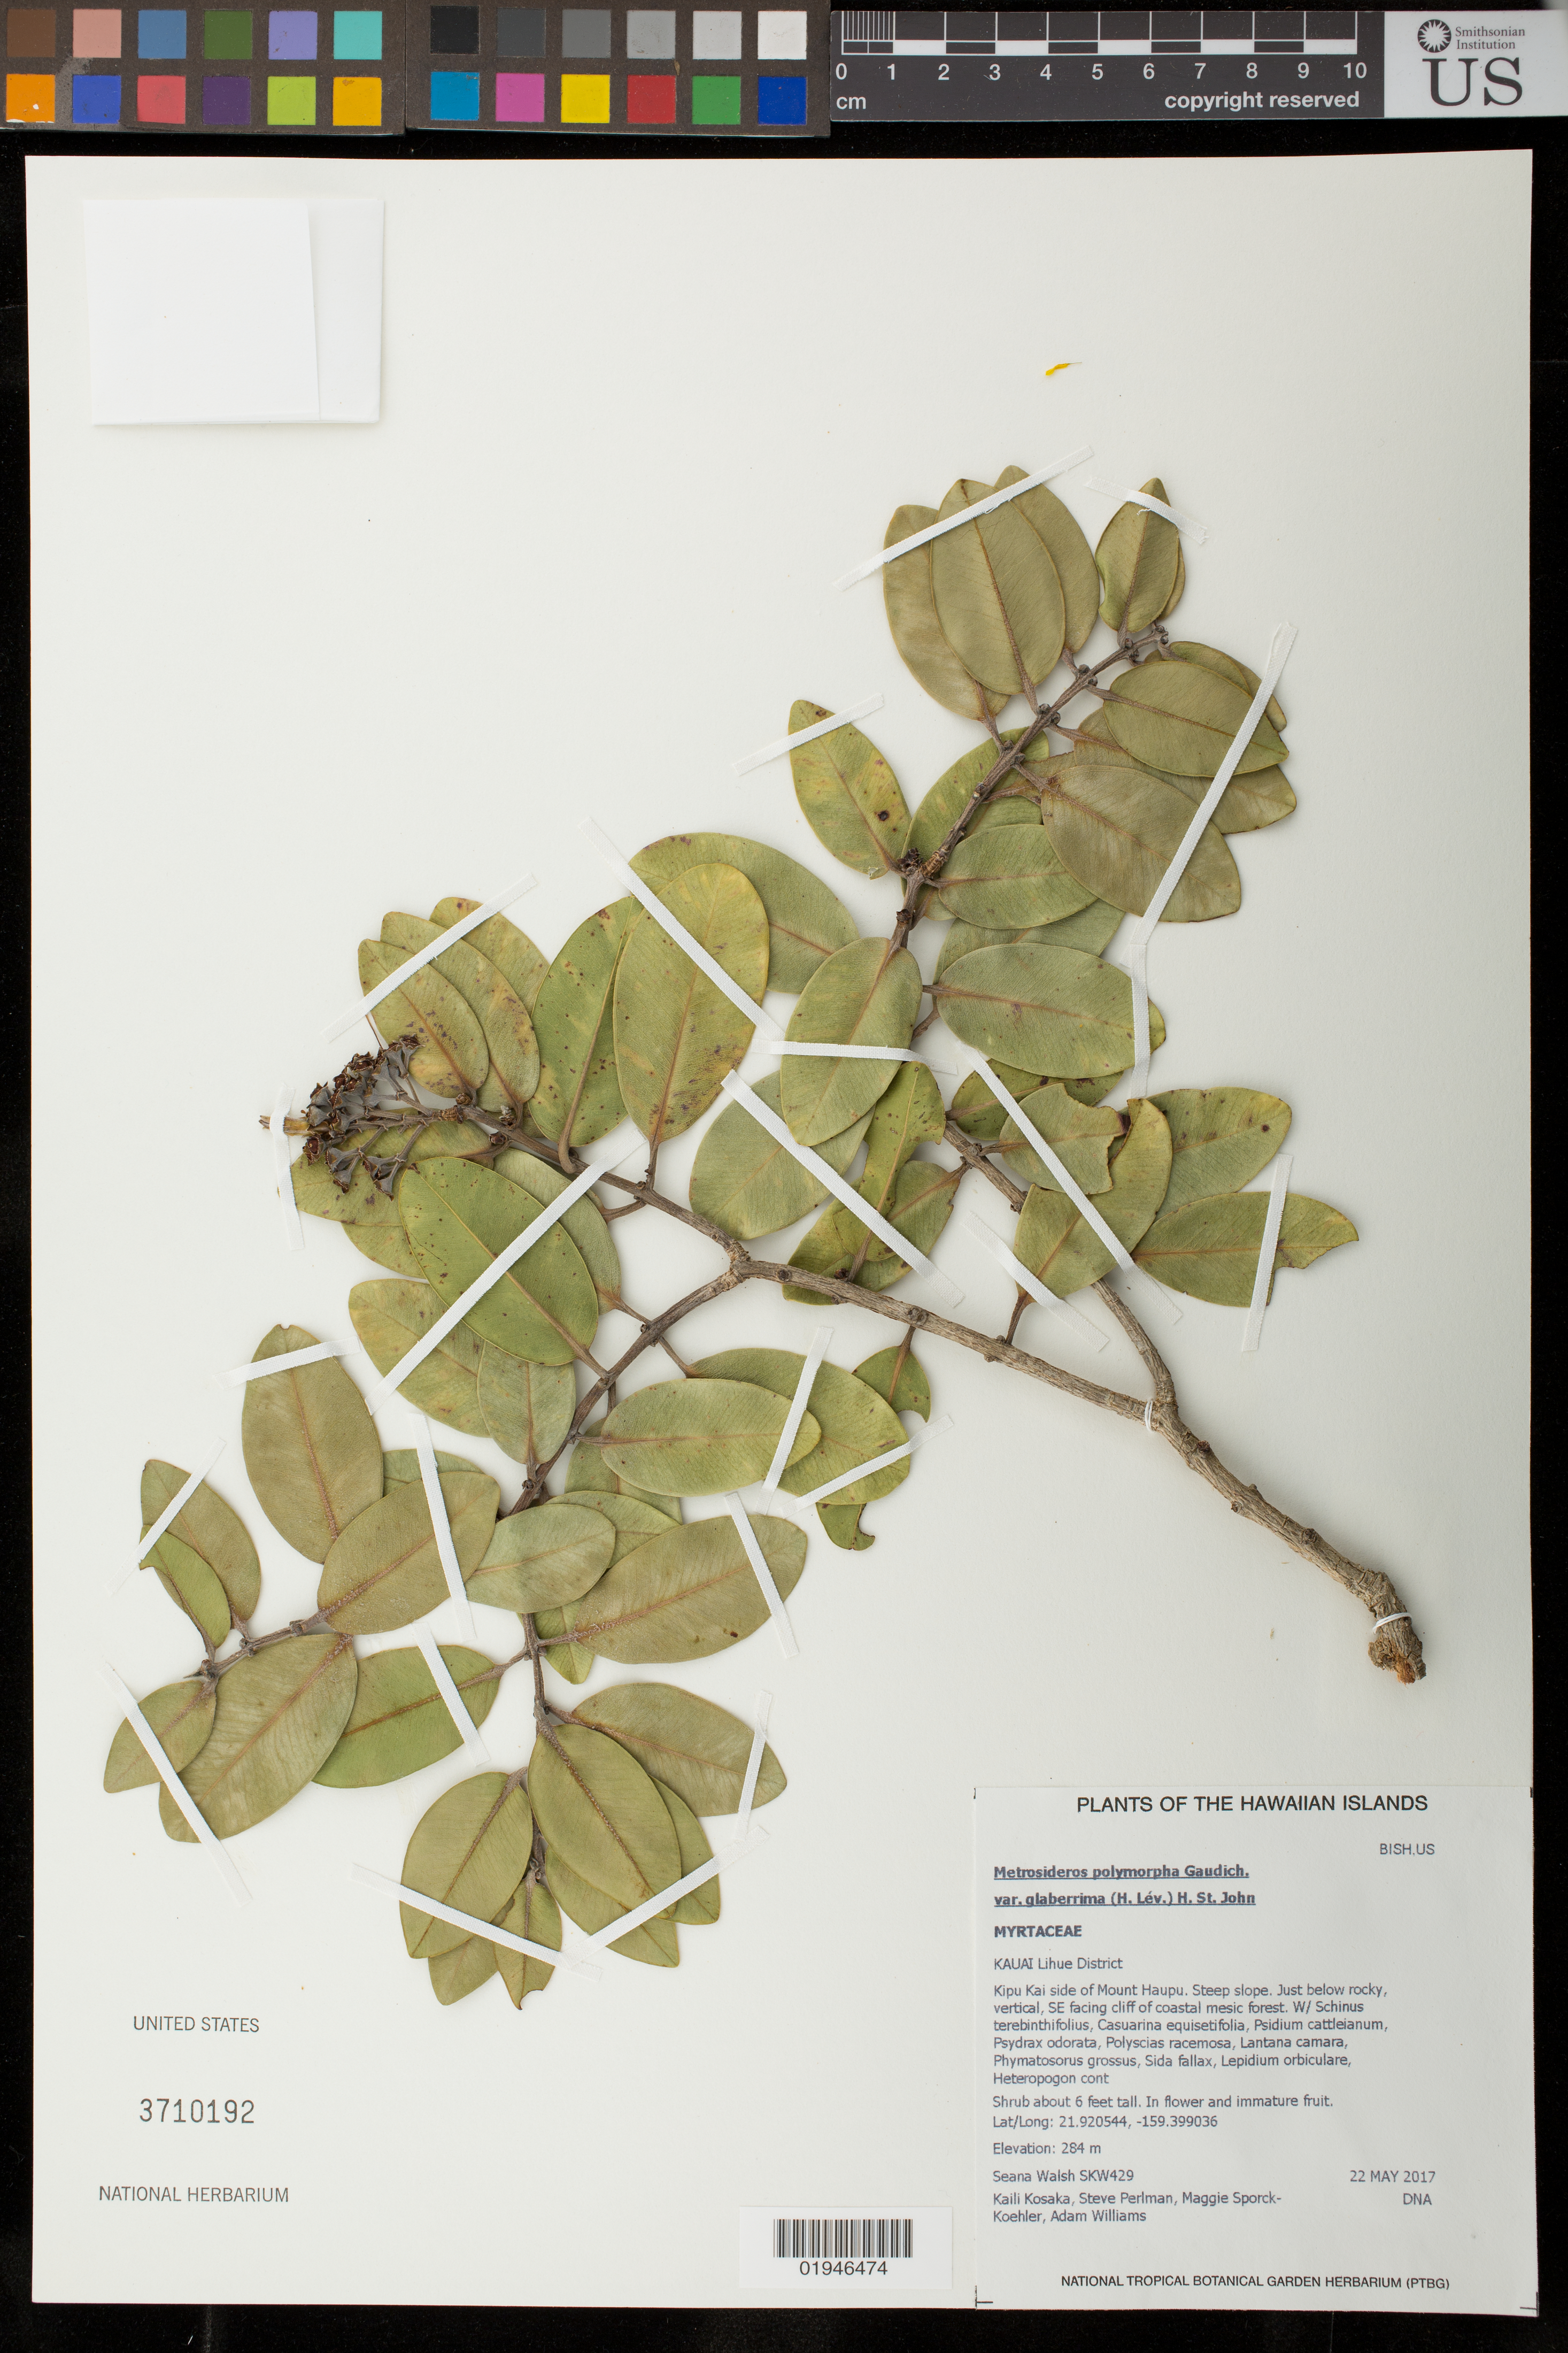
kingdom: Plantae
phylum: Tracheophyta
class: Magnoliopsida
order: Myrtales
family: Myrtaceae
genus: Metrosideros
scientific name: Metrosideros polymorpha var. glaberrima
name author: (H. Lév.) H. St. John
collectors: S. Walsh, K. Kosaka, S. P. Perlman, M. Koehler & A. Williams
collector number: SKW429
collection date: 2017-05-22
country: United States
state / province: Hawaii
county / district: Kauai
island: Kaua'i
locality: Lihue District, Kipu Kai side of Mount Haupu, just below rocky, vertical, SE facing cliff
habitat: Coastal mesic forest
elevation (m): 284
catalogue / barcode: US 3710192